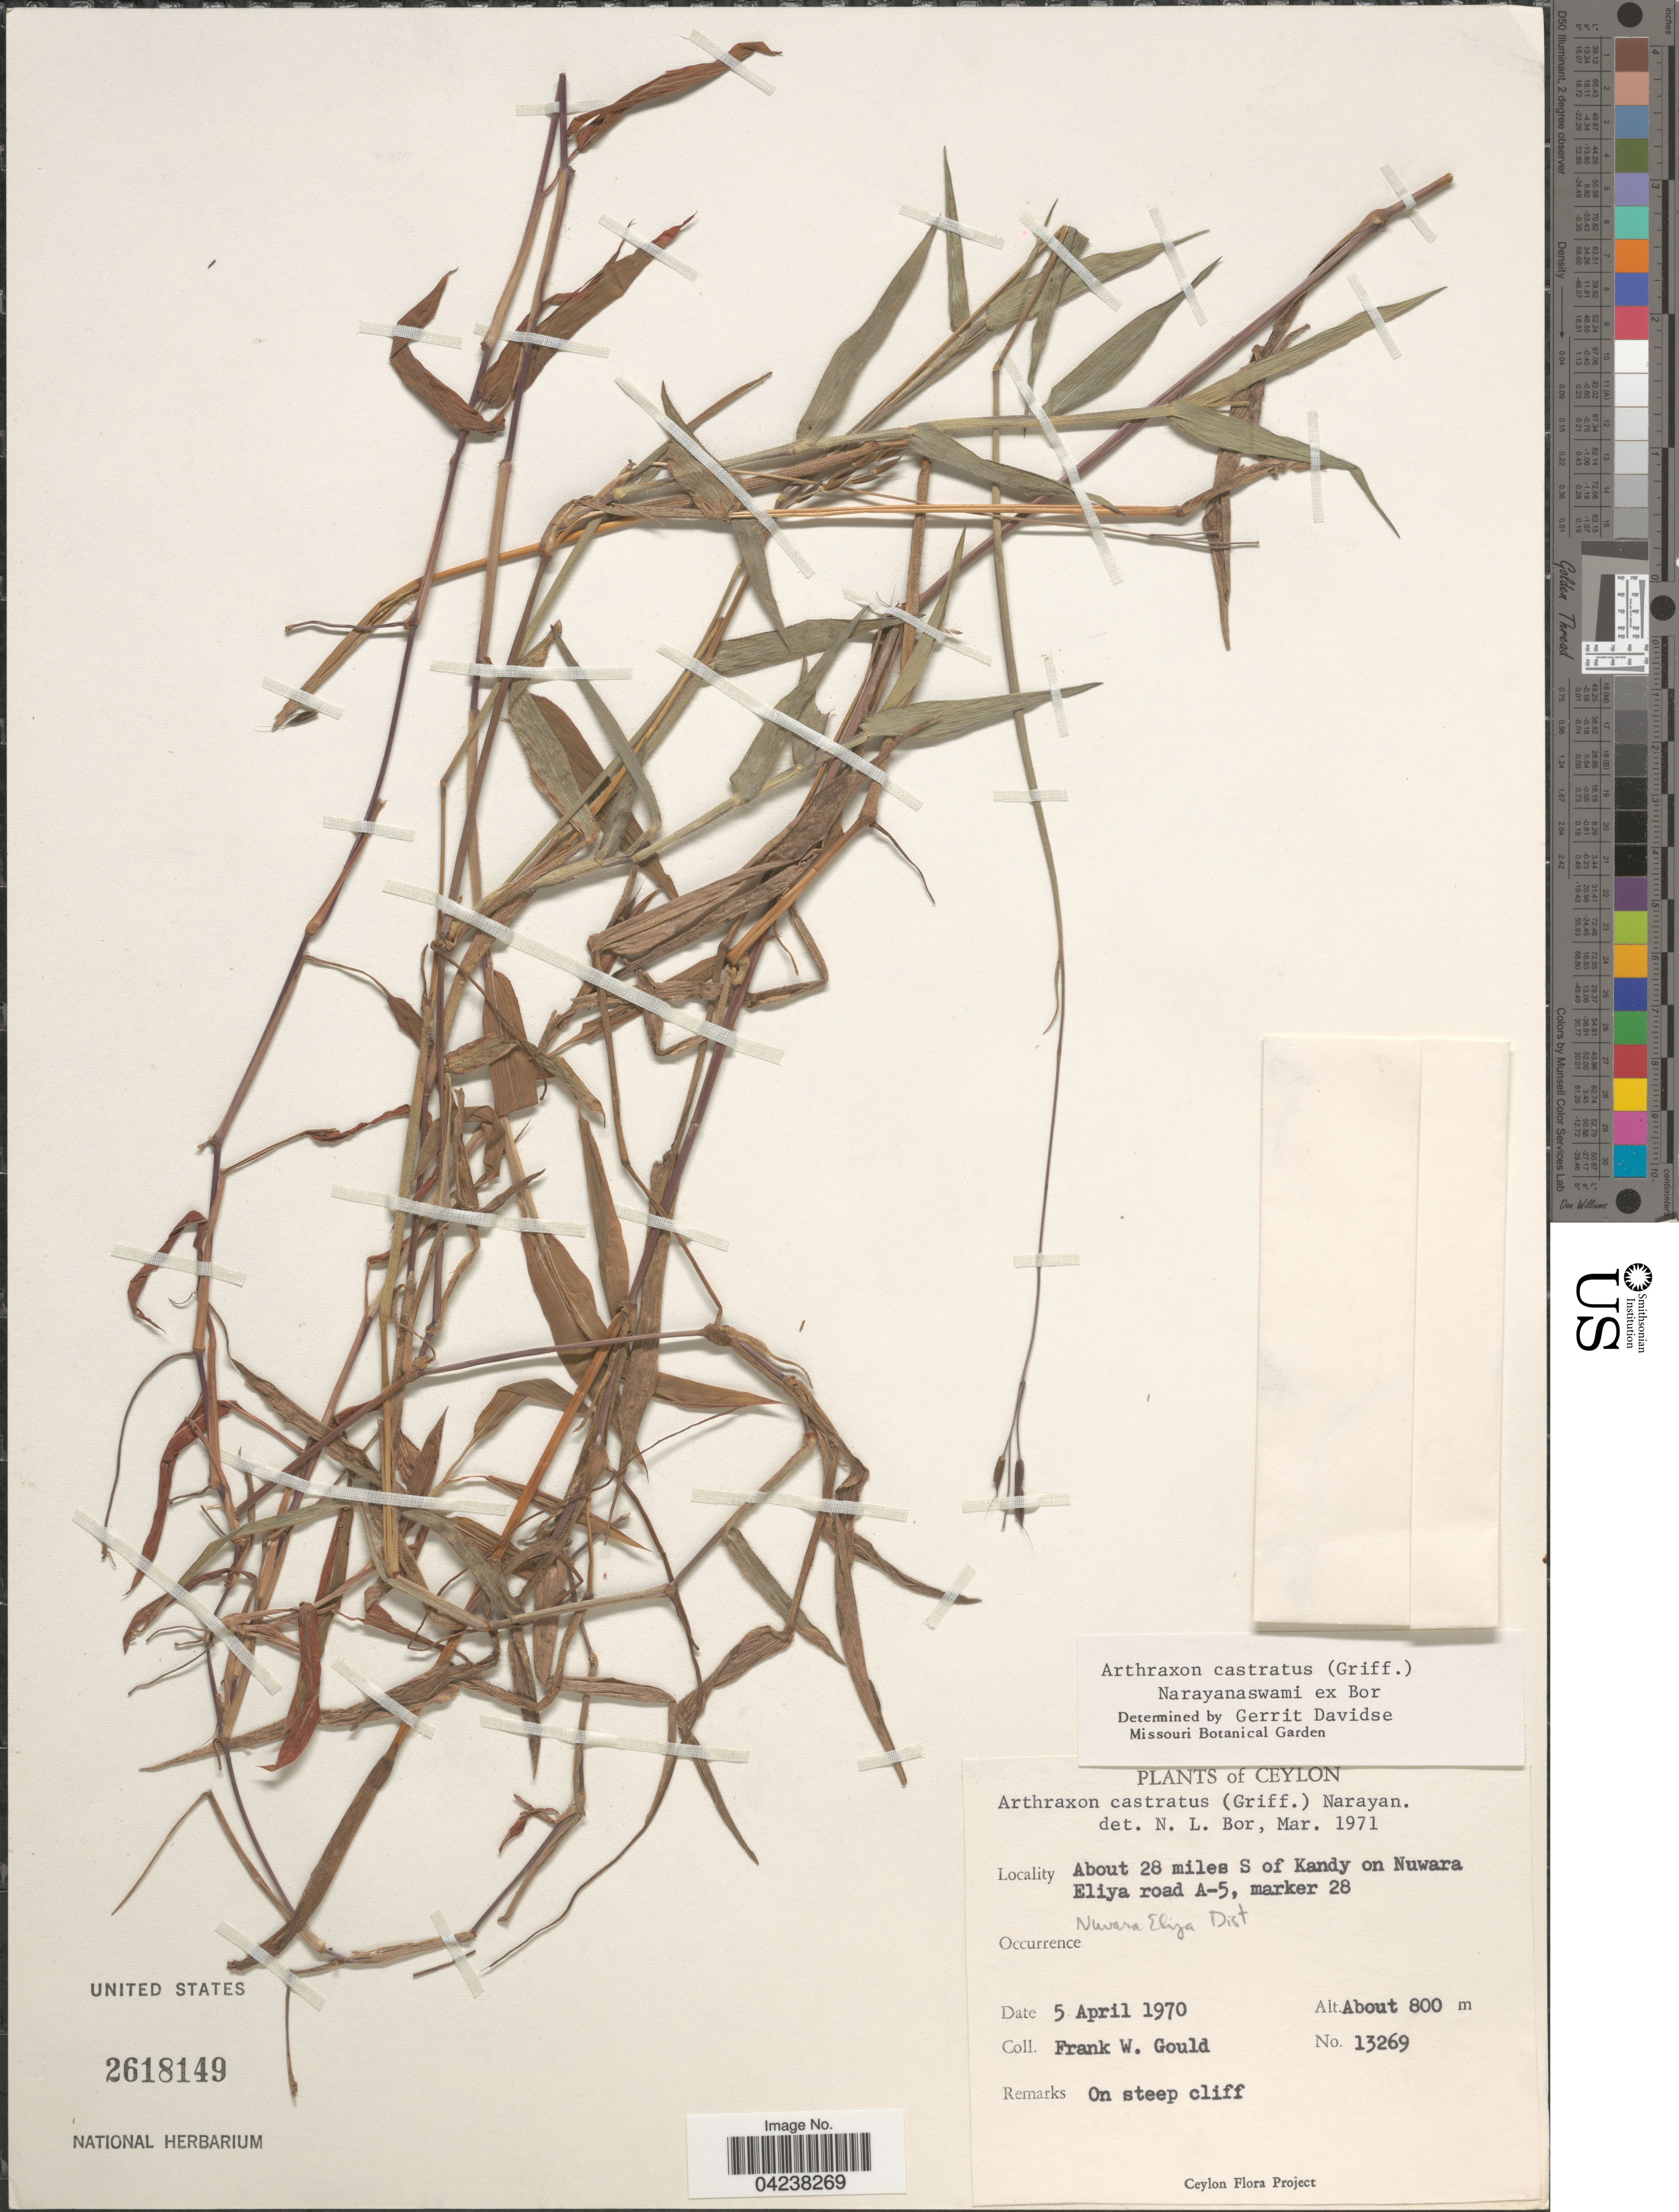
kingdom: Plantae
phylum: Tracheophyta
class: Liliopsida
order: Poales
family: Poaceae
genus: Arthraxon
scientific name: Arthraxon castratus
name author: (Griff.) V. Naray. ex Bor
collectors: F. W. Gould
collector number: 13269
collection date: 1970-04-05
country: Sri Lanka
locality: Ceylon. About 28 miles S of Kandy on Nuwara Eliya road A-5, marker 28. Nuwara Eliya Dist.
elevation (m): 800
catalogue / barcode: US 2618149